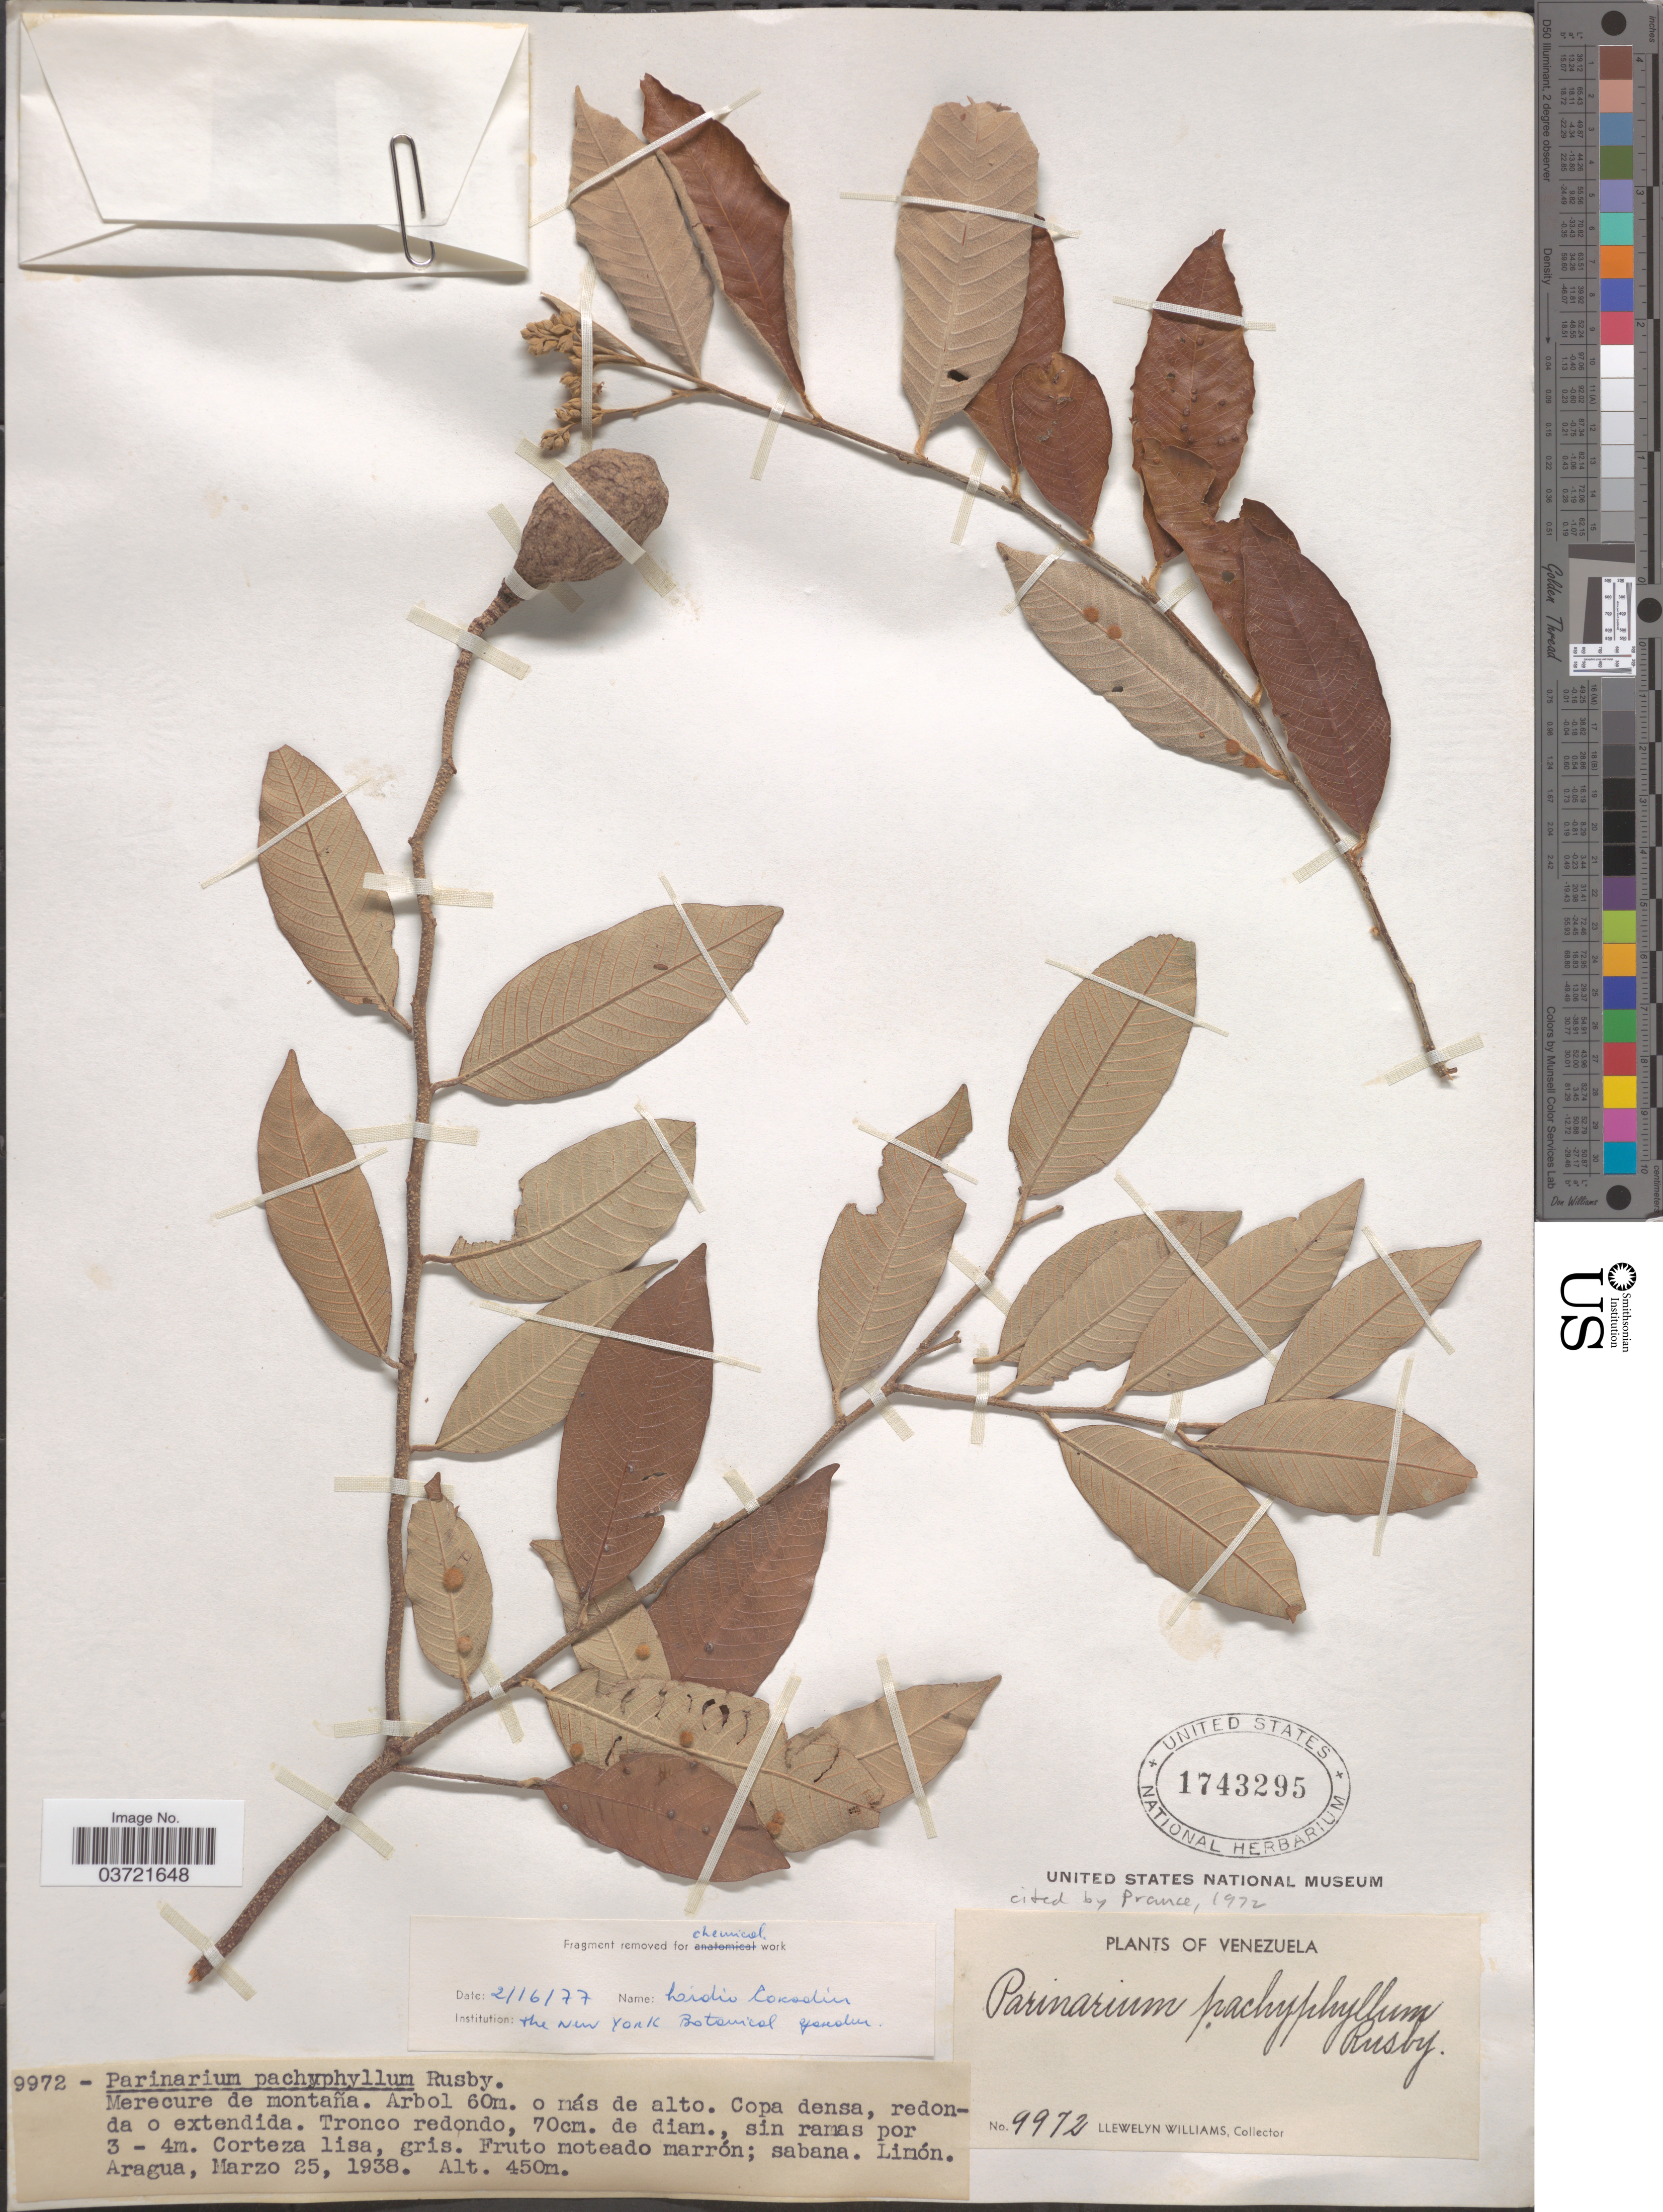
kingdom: Plantae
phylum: Tracheophyta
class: Magnoliopsida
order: Malpighiales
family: Chrysobalanaceae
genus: Parinari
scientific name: Parinari pachyphylla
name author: Rusby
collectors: Ll. Williams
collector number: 9972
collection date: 1938-03-25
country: Venezuela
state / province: Aragua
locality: Limón.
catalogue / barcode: US 1743295